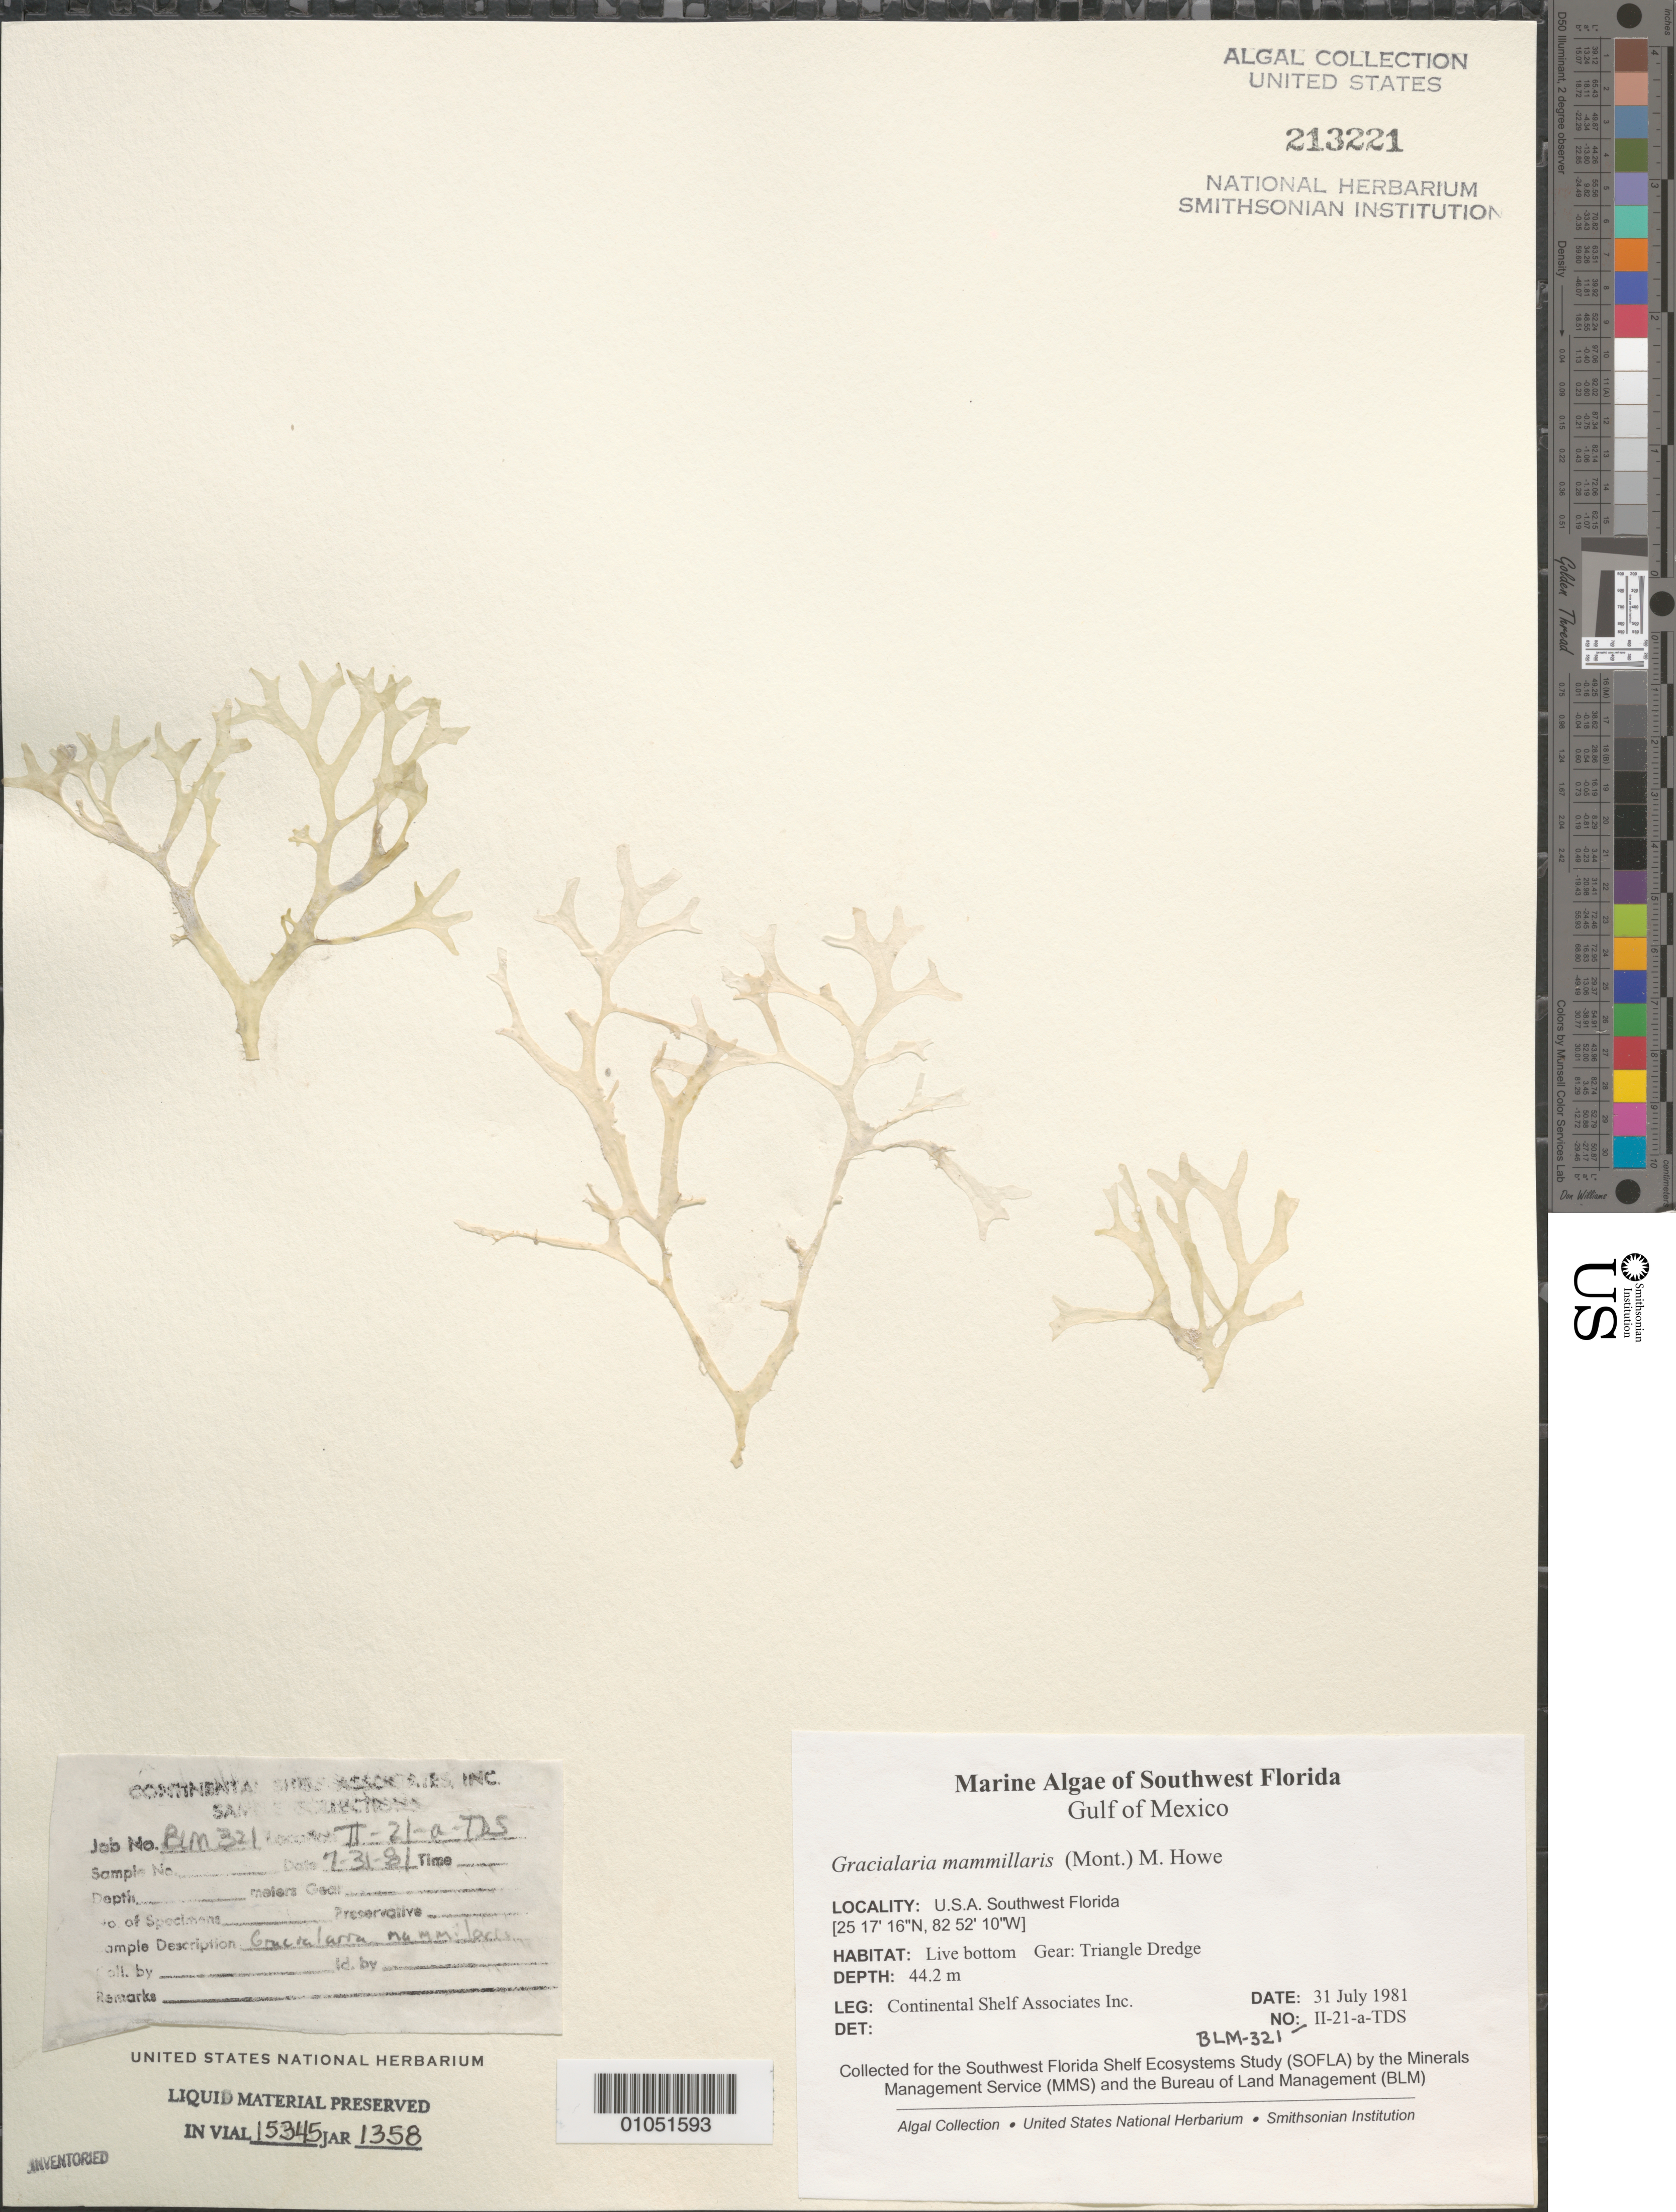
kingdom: Plantae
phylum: Rhodophyta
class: Florideophyceae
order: Gracilariales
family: Gracilariaceae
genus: Gracilaria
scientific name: Gracilaria mammillaris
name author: (Mont.) M. Howe in Britton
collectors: Continental Shelf Associates for the MMS/BLM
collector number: BLM-321-II-21-A-TDS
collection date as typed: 31 Jul 1981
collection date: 1981-07-31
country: United States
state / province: Florida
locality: Gulf of Mexico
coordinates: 25 17'16"N, 82 52'10"W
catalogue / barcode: US 213221